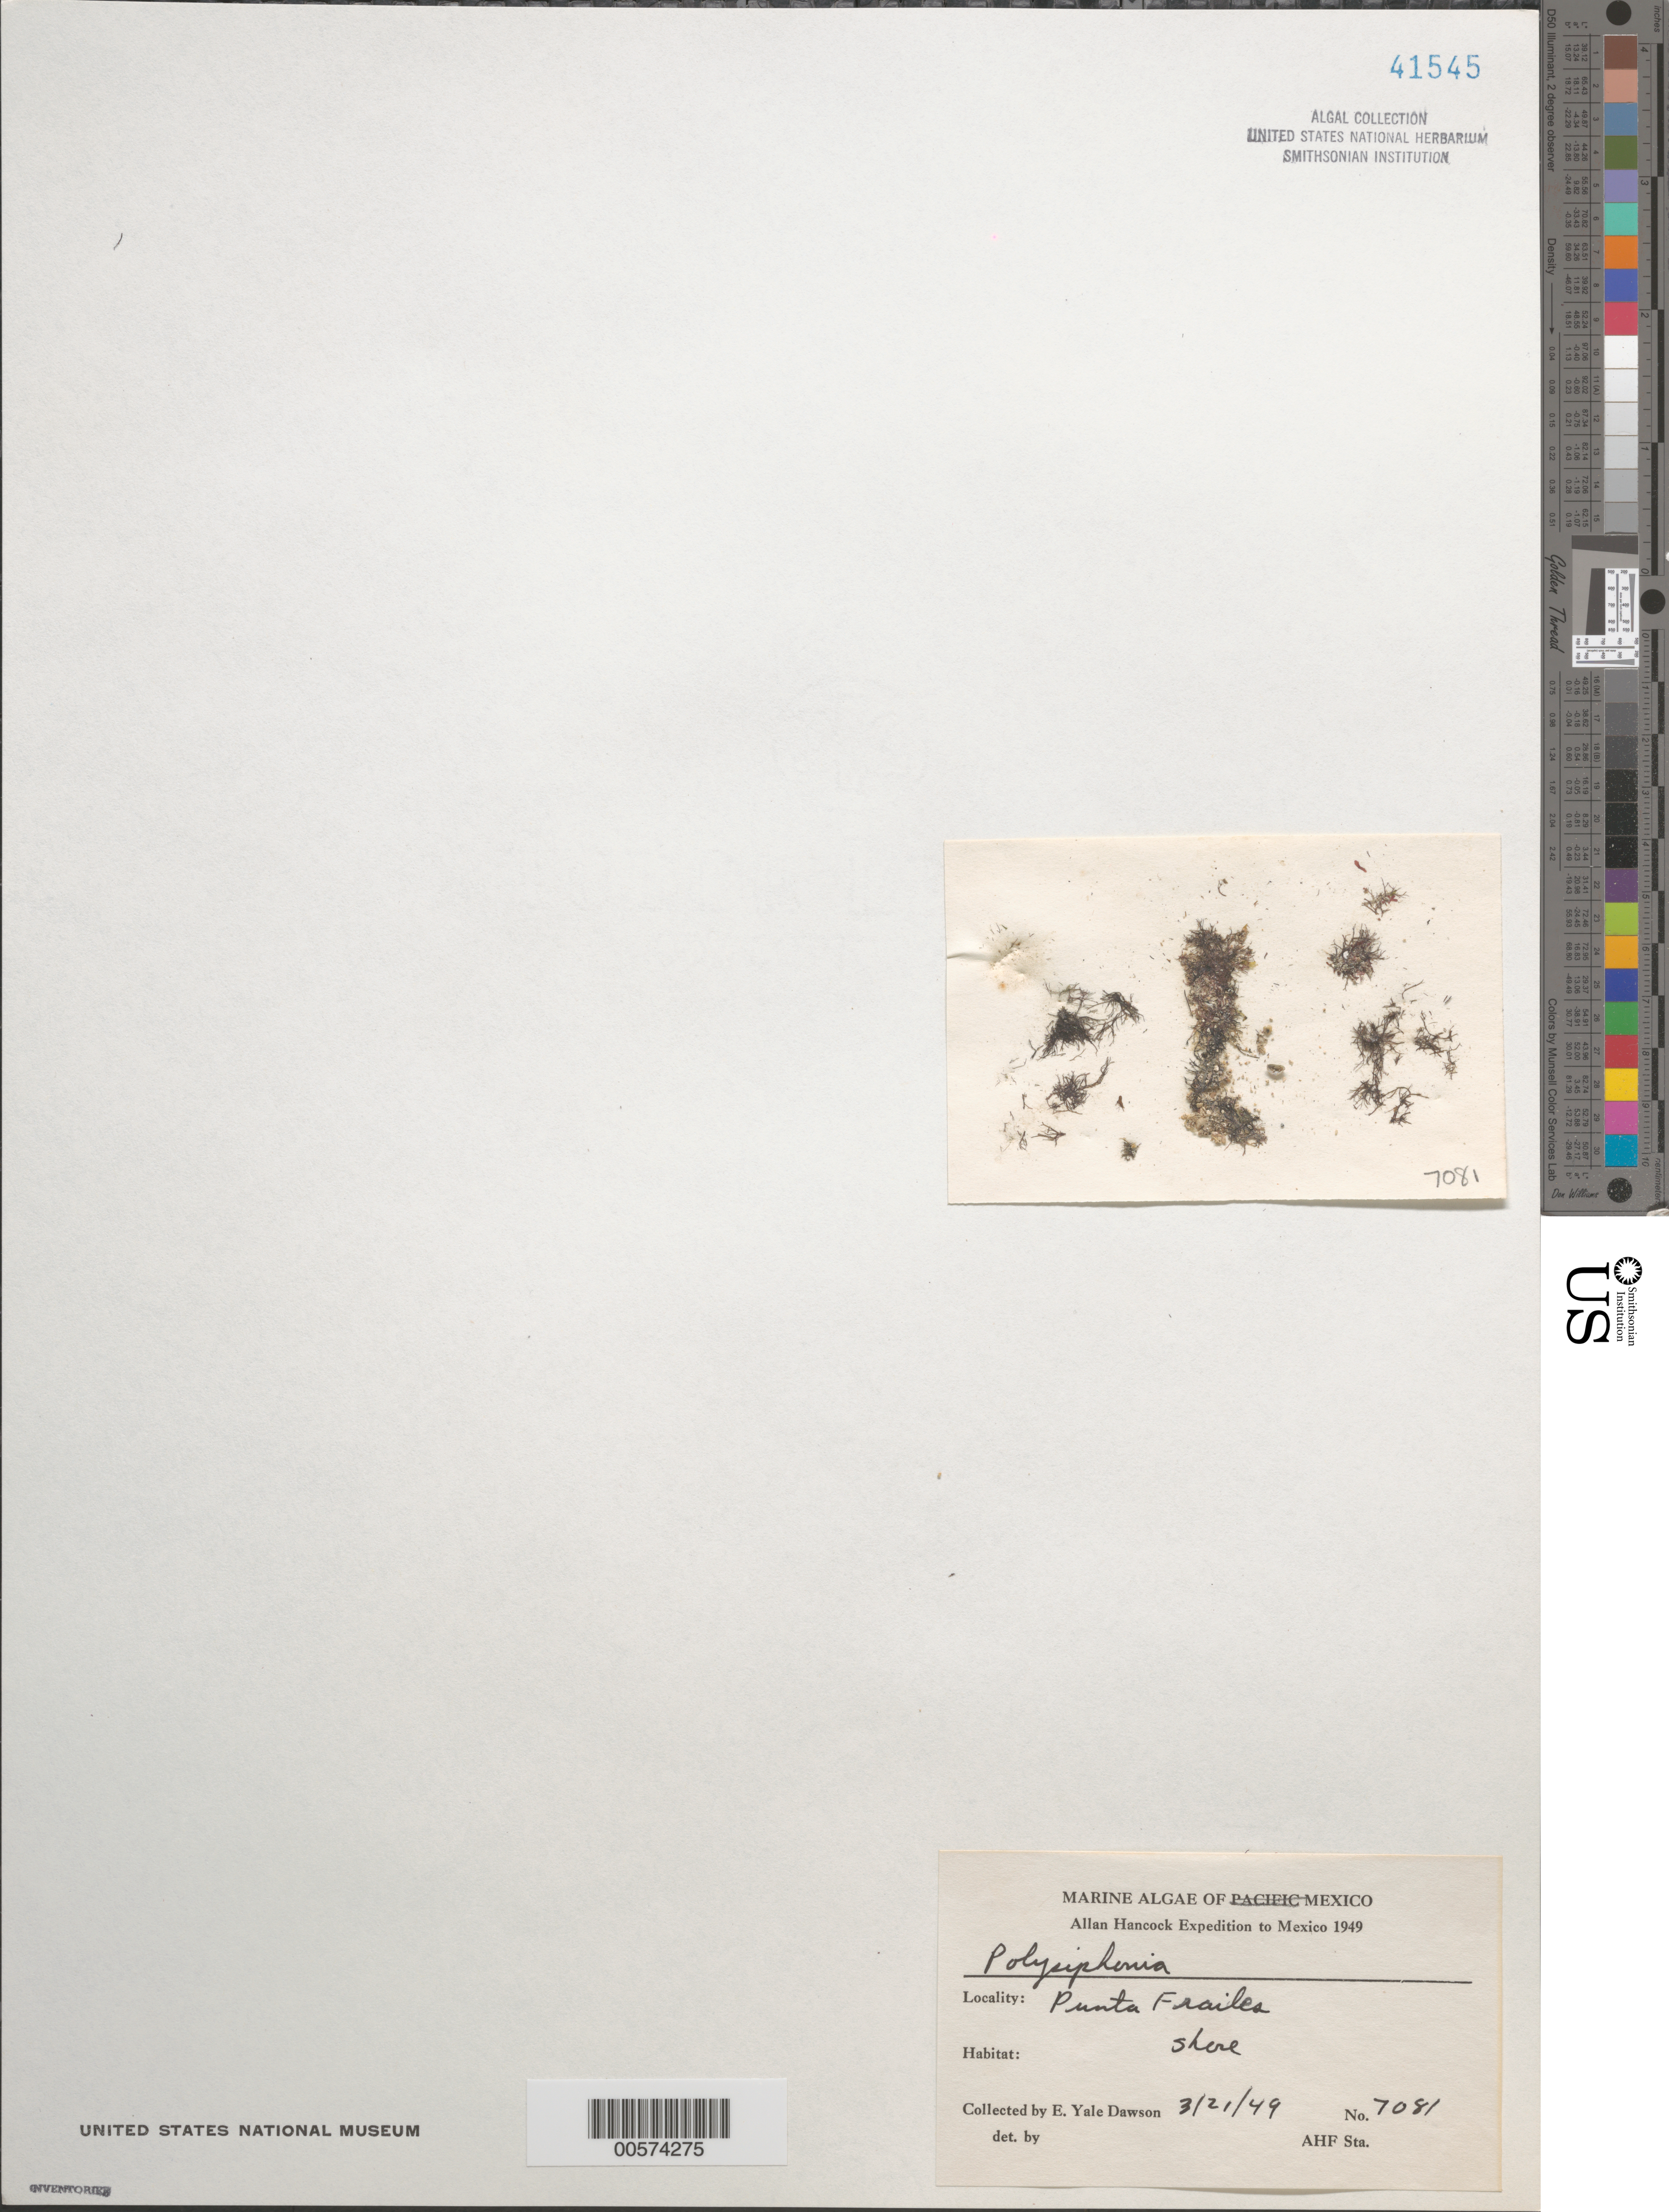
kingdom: Plantae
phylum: Rhodophyta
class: Florideophyceae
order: Ceramiales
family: Rhodomelaceae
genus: Polysiphonia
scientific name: Polysiphonia sp.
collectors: E. Y. Dawson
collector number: EYD 7081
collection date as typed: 21 Mar 1949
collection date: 1949-03-21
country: Mexico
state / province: Baja California Sur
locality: Punta Frailes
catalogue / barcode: US 41545